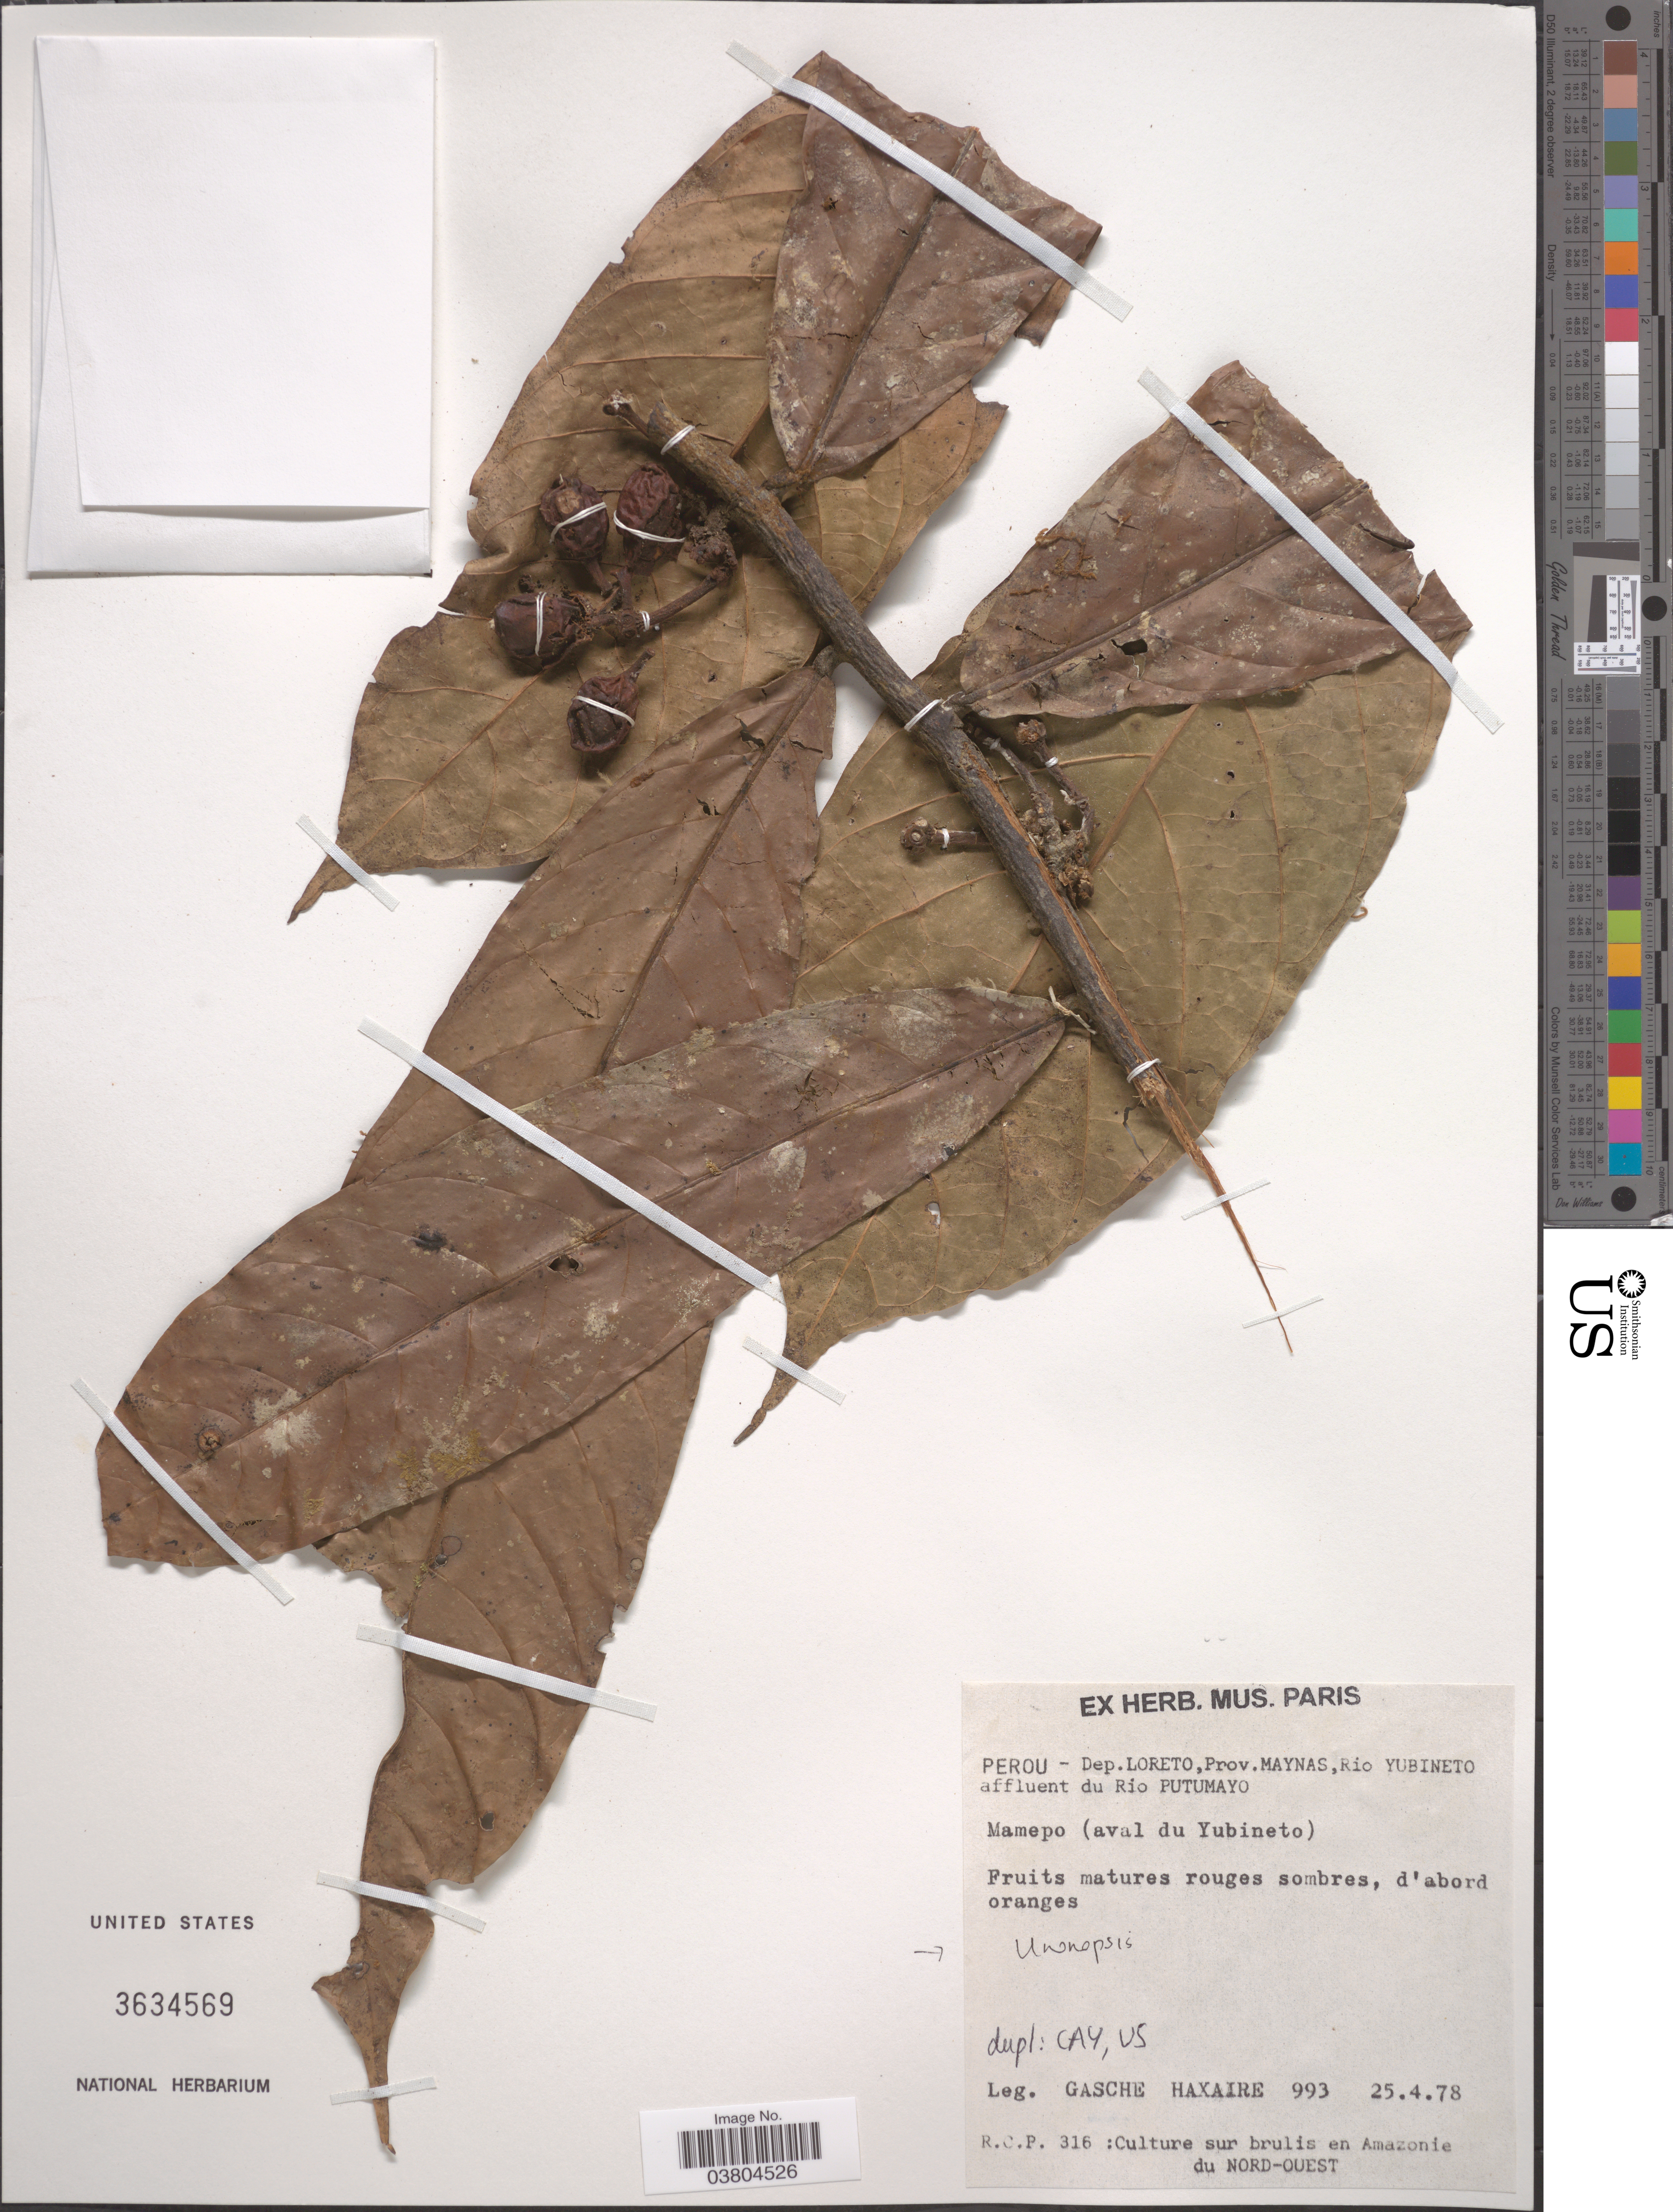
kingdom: Plantae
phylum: Tracheophyta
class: Magnoliopsida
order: Magnoliales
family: Annonaceae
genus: Unonopsis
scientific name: Unonopsis sp.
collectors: G. Haxaire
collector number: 993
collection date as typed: Transcribed d/m/y: 25/4/78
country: Peru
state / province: Loreto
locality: Dep. Loreto, Prov. Maynas, Rio Yubineto affluent du Rio Putumayo. Mamepo (aval du Yubineto).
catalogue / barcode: US 3634569